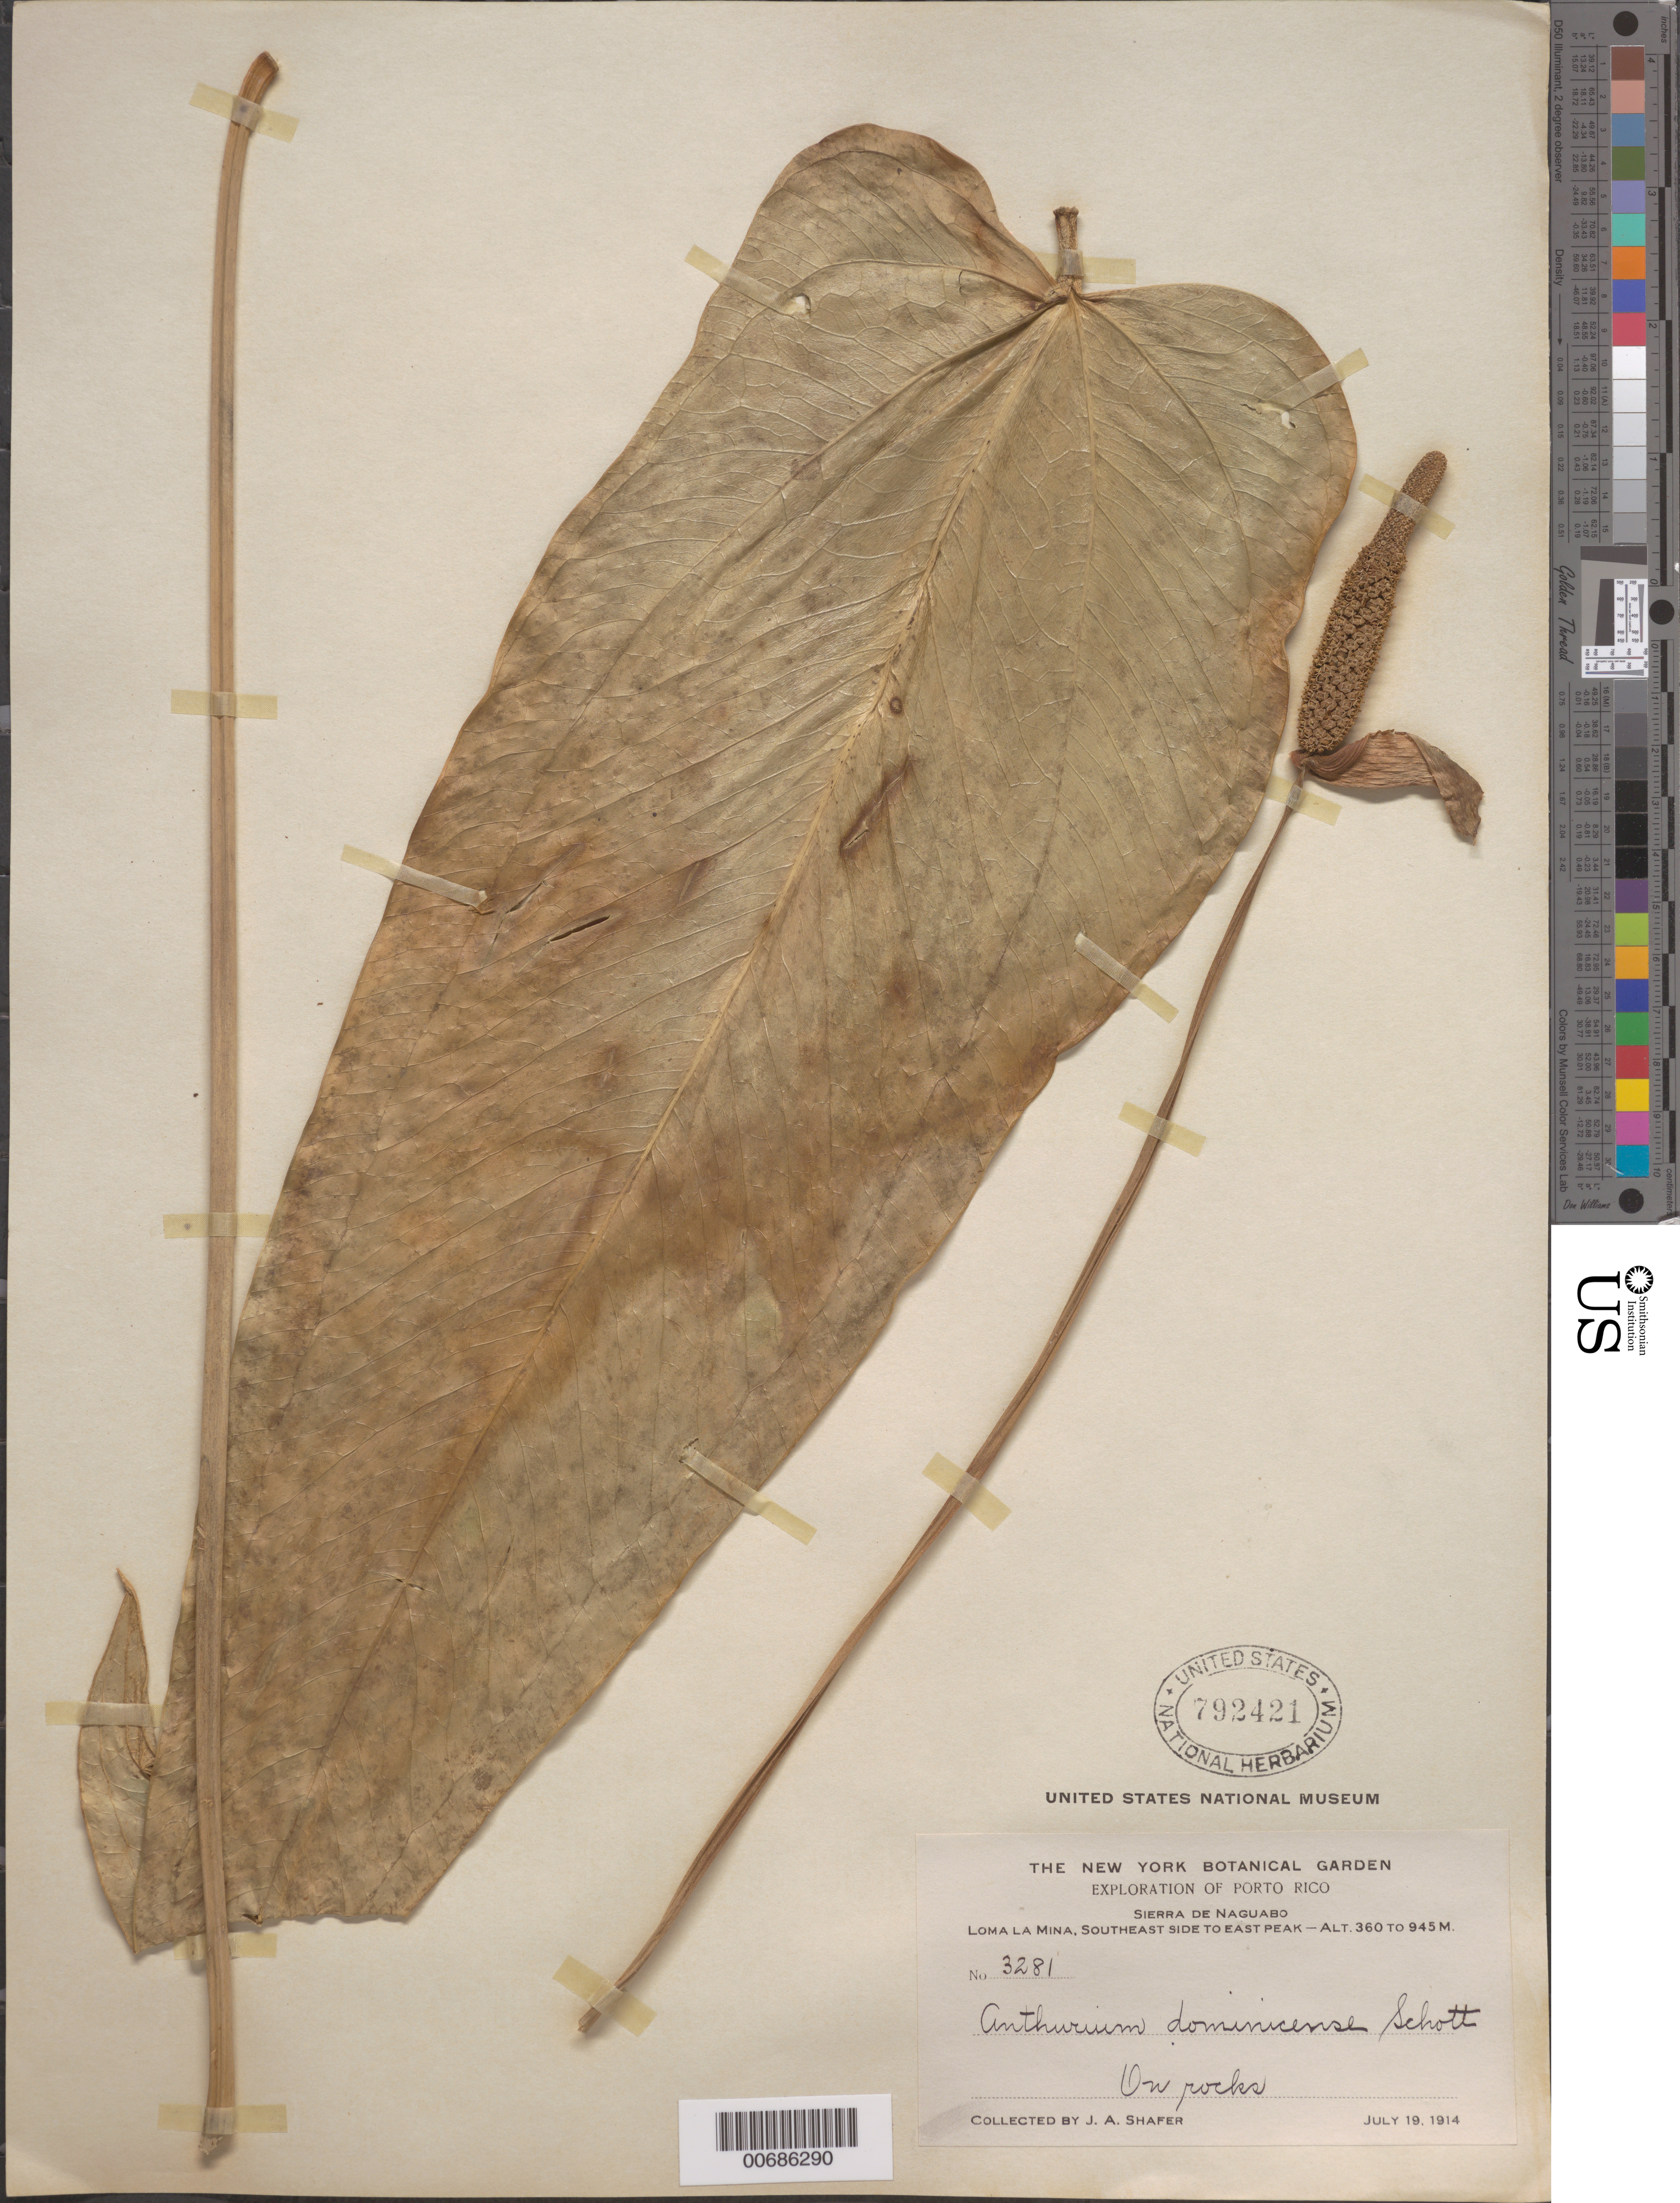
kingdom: Plantae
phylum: Tracheophyta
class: Liliopsida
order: Alismatales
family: Araceae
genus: Anthurium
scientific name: Anthurium dominicense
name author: Schott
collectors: J. A. Shafer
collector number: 3281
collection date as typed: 19 Jul 1914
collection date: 1914-07-19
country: Puerto Rico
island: Greater Antilles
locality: Loma la Mina, SE side to E Peak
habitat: on rocks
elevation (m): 360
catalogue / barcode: US 792421